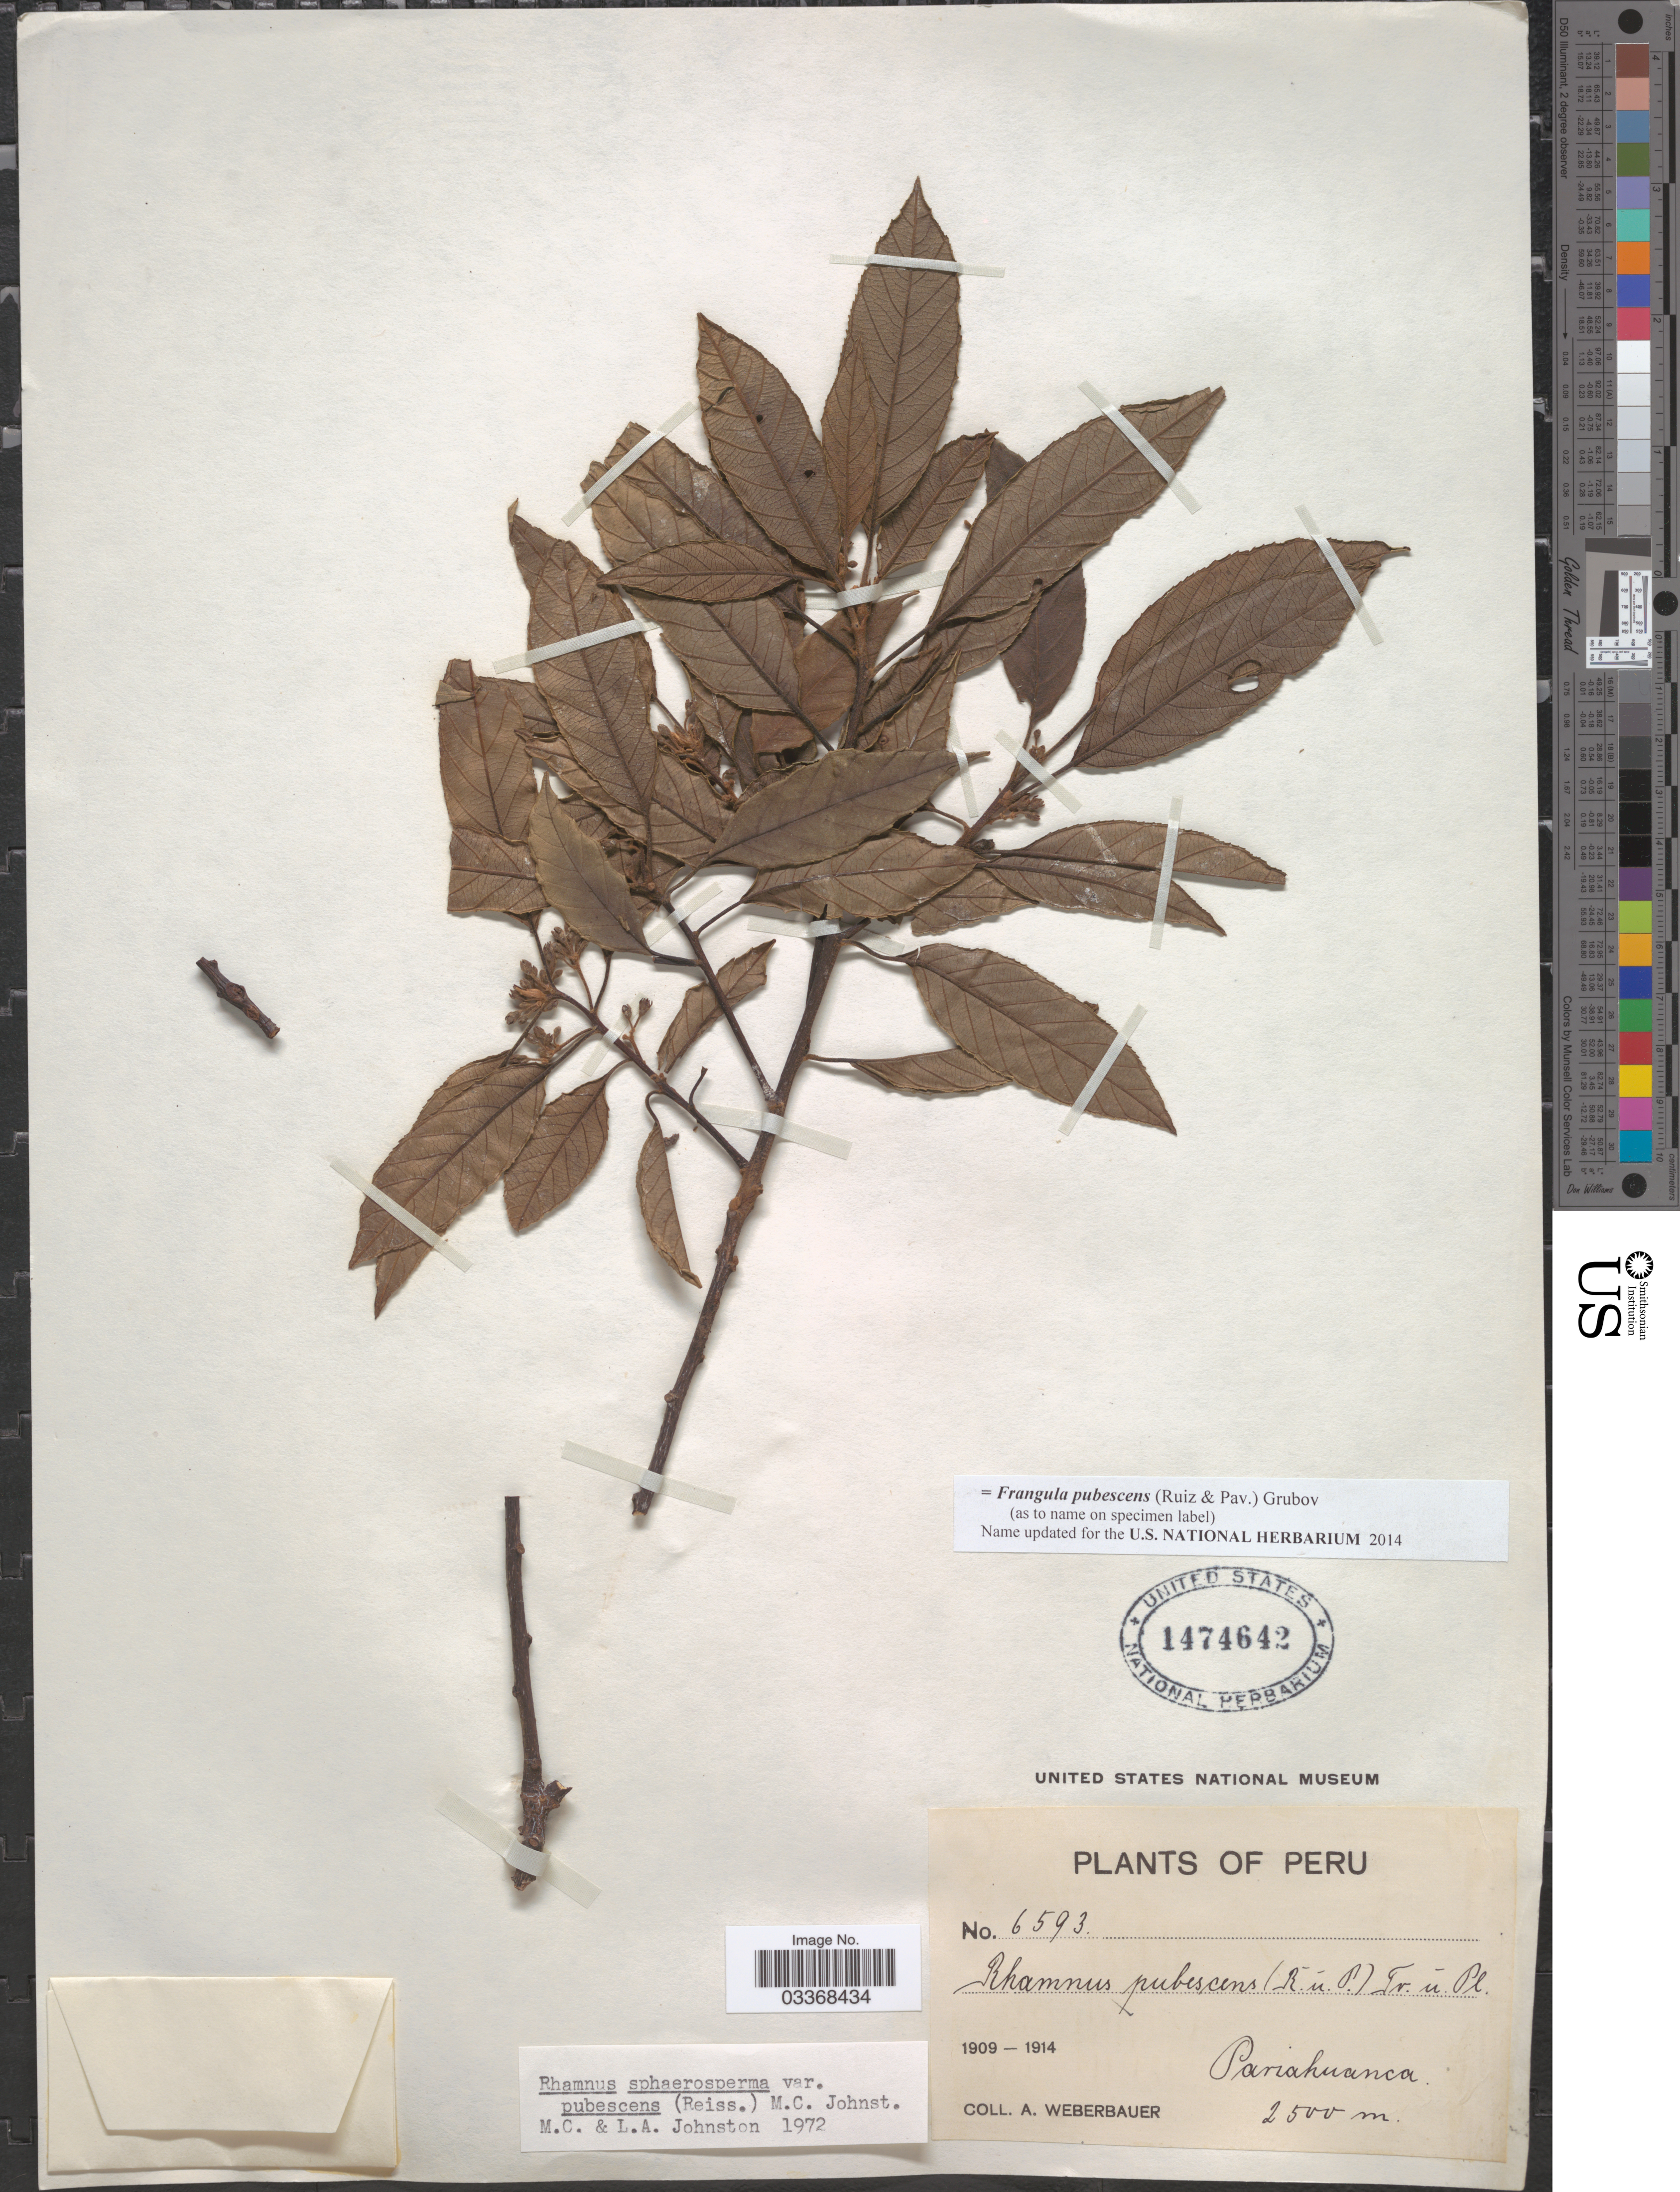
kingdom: Plantae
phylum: Tracheophyta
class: Magnoliopsida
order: Rosales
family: Rhamnaceae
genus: Frangula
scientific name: Frangula pubescens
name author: (Ruiz & Pav.) Grubov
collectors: A. Weberbauer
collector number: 6593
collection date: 1909/1914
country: Peru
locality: Pariahuanca.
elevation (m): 2500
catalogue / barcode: US 1474642